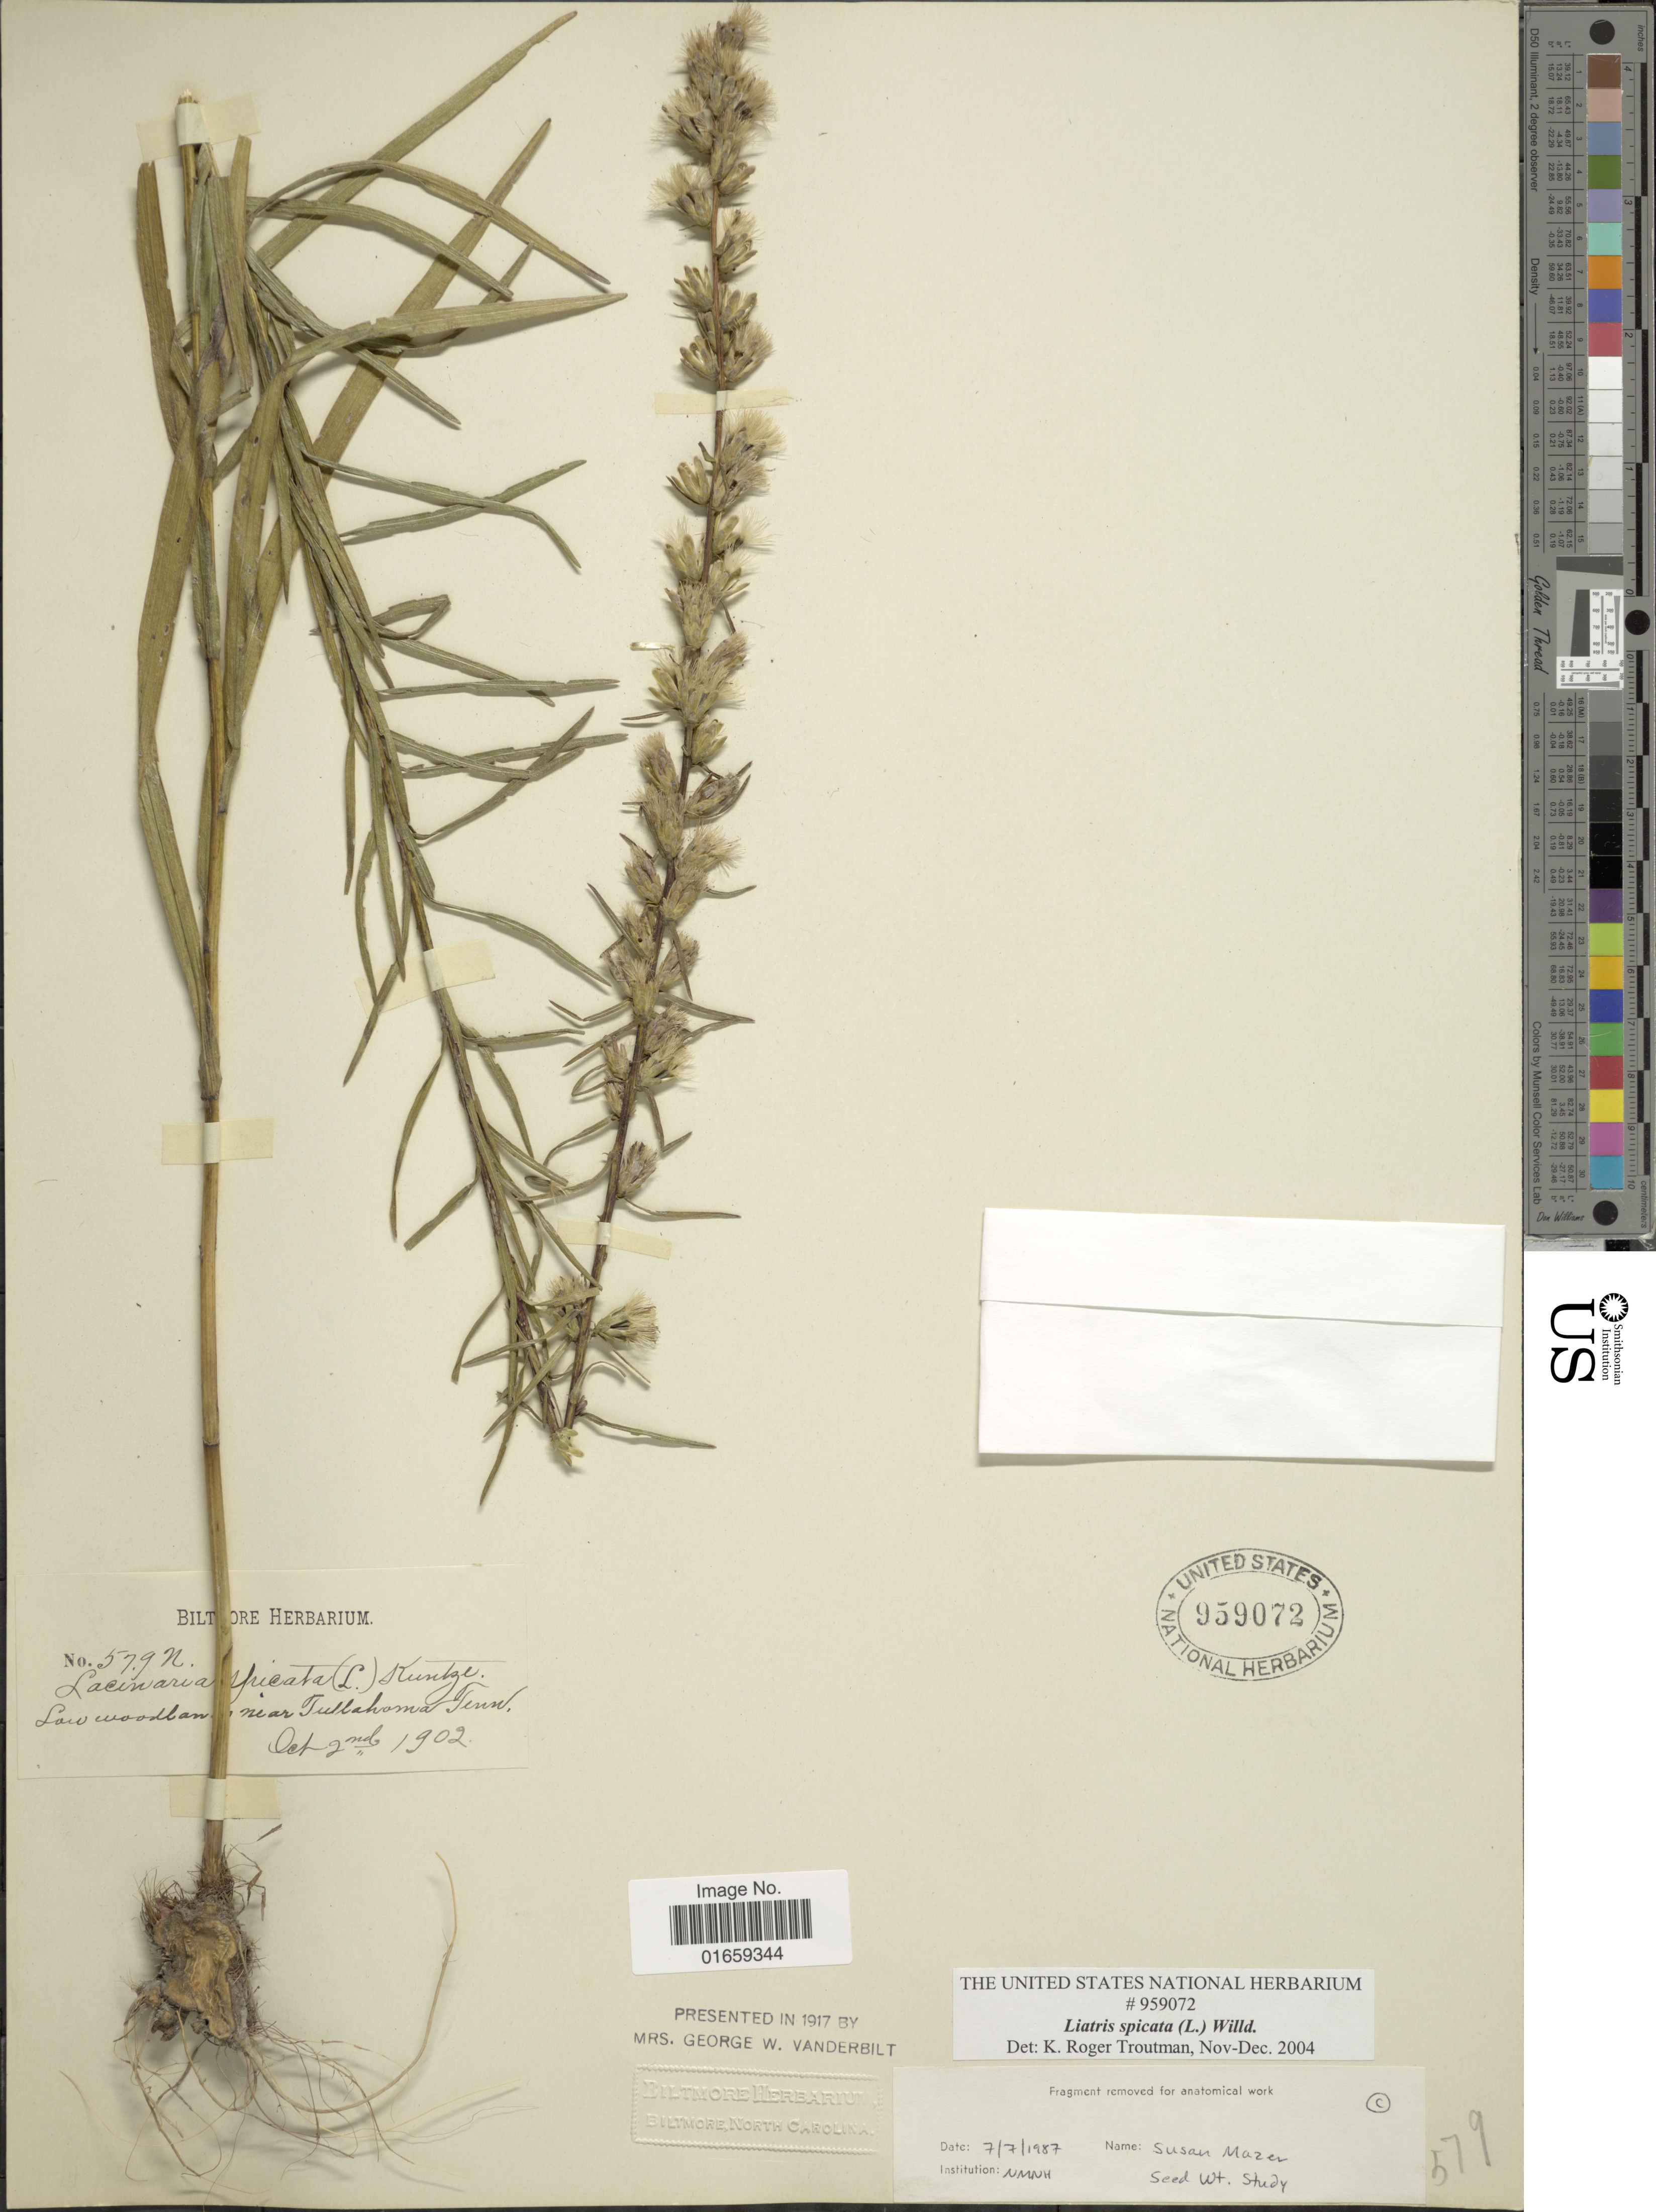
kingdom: Plantae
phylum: Tracheophyta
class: Magnoliopsida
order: Asterales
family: Asteraceae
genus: Liatris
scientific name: Liatris spicata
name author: (L.) Willd.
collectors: ex herb. Biltmore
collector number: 579n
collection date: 1902-10-02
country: United States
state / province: Tennessee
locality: Law woodland, near Tullahoma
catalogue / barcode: US 959072